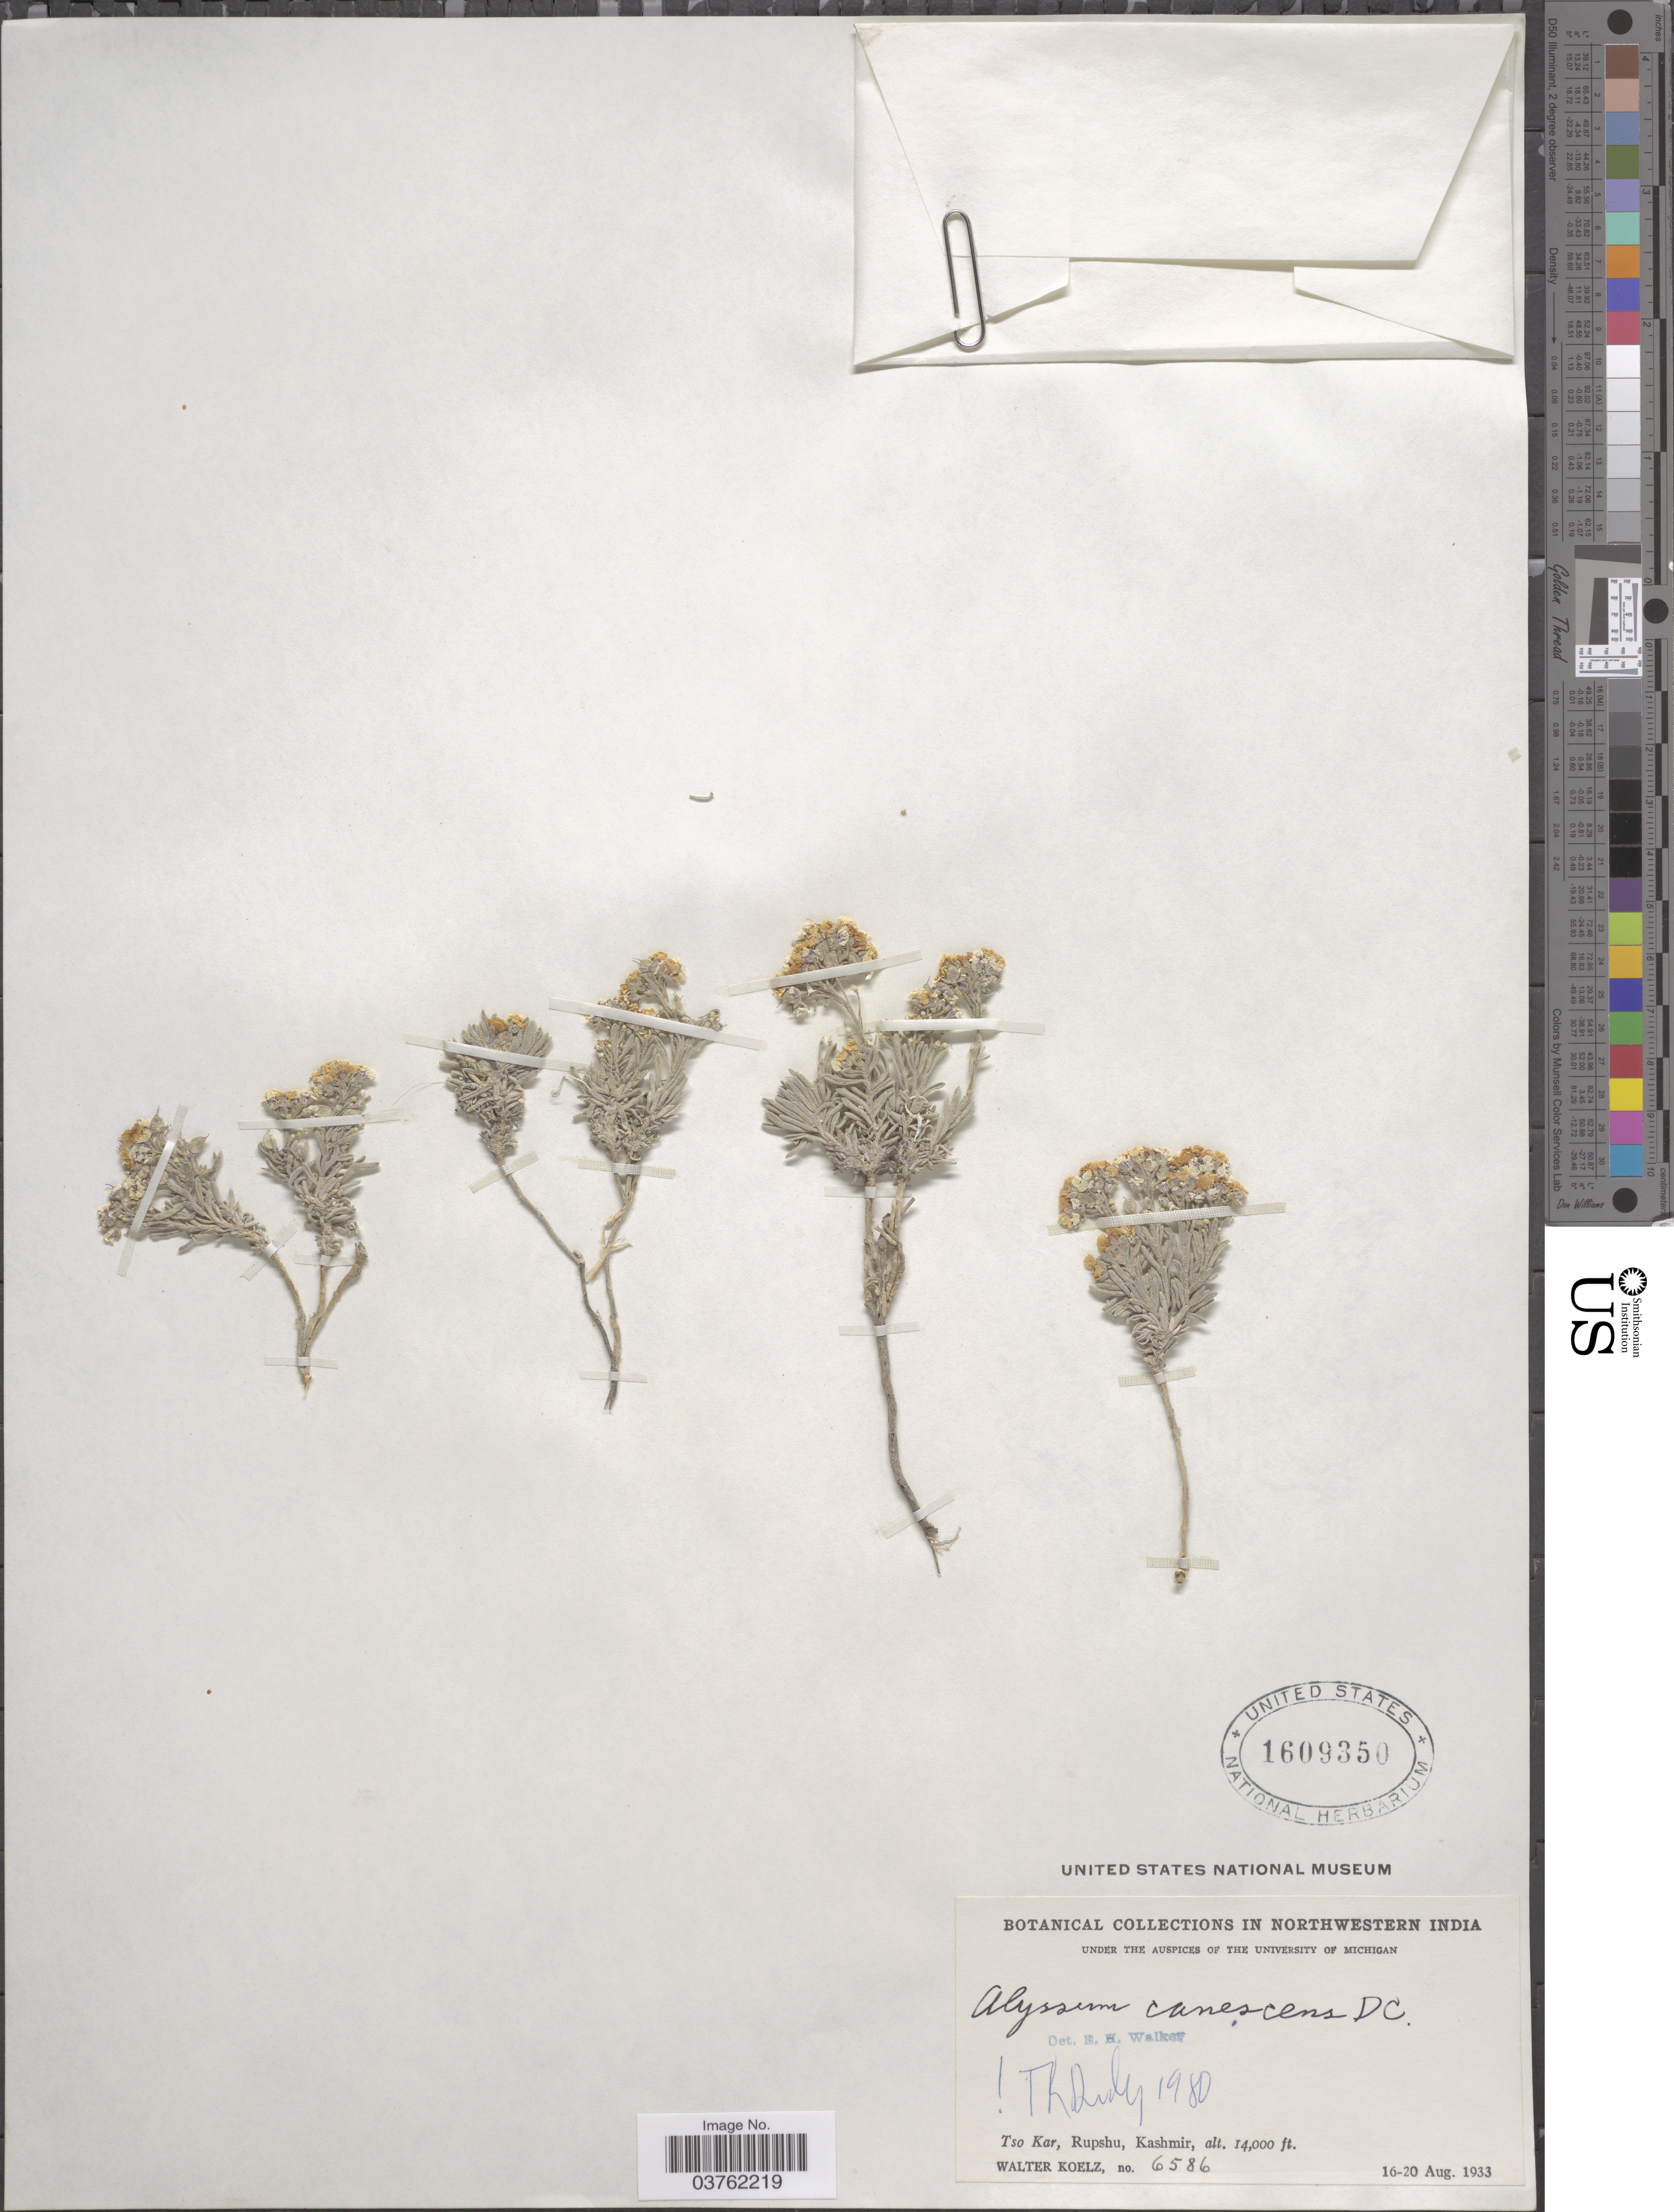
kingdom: Plantae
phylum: Tracheophyta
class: Magnoliopsida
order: Brassicales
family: Brassicaceae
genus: Alyssum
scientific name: Alyssum canescens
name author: DC.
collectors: W. N. Koelz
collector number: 6586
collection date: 1933-08-16/1933-08-20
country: India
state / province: Jammu and Kashmir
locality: Northwestern India. Tso Kar, Rupshu, Kashmir.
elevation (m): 4267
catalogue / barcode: US 1609350